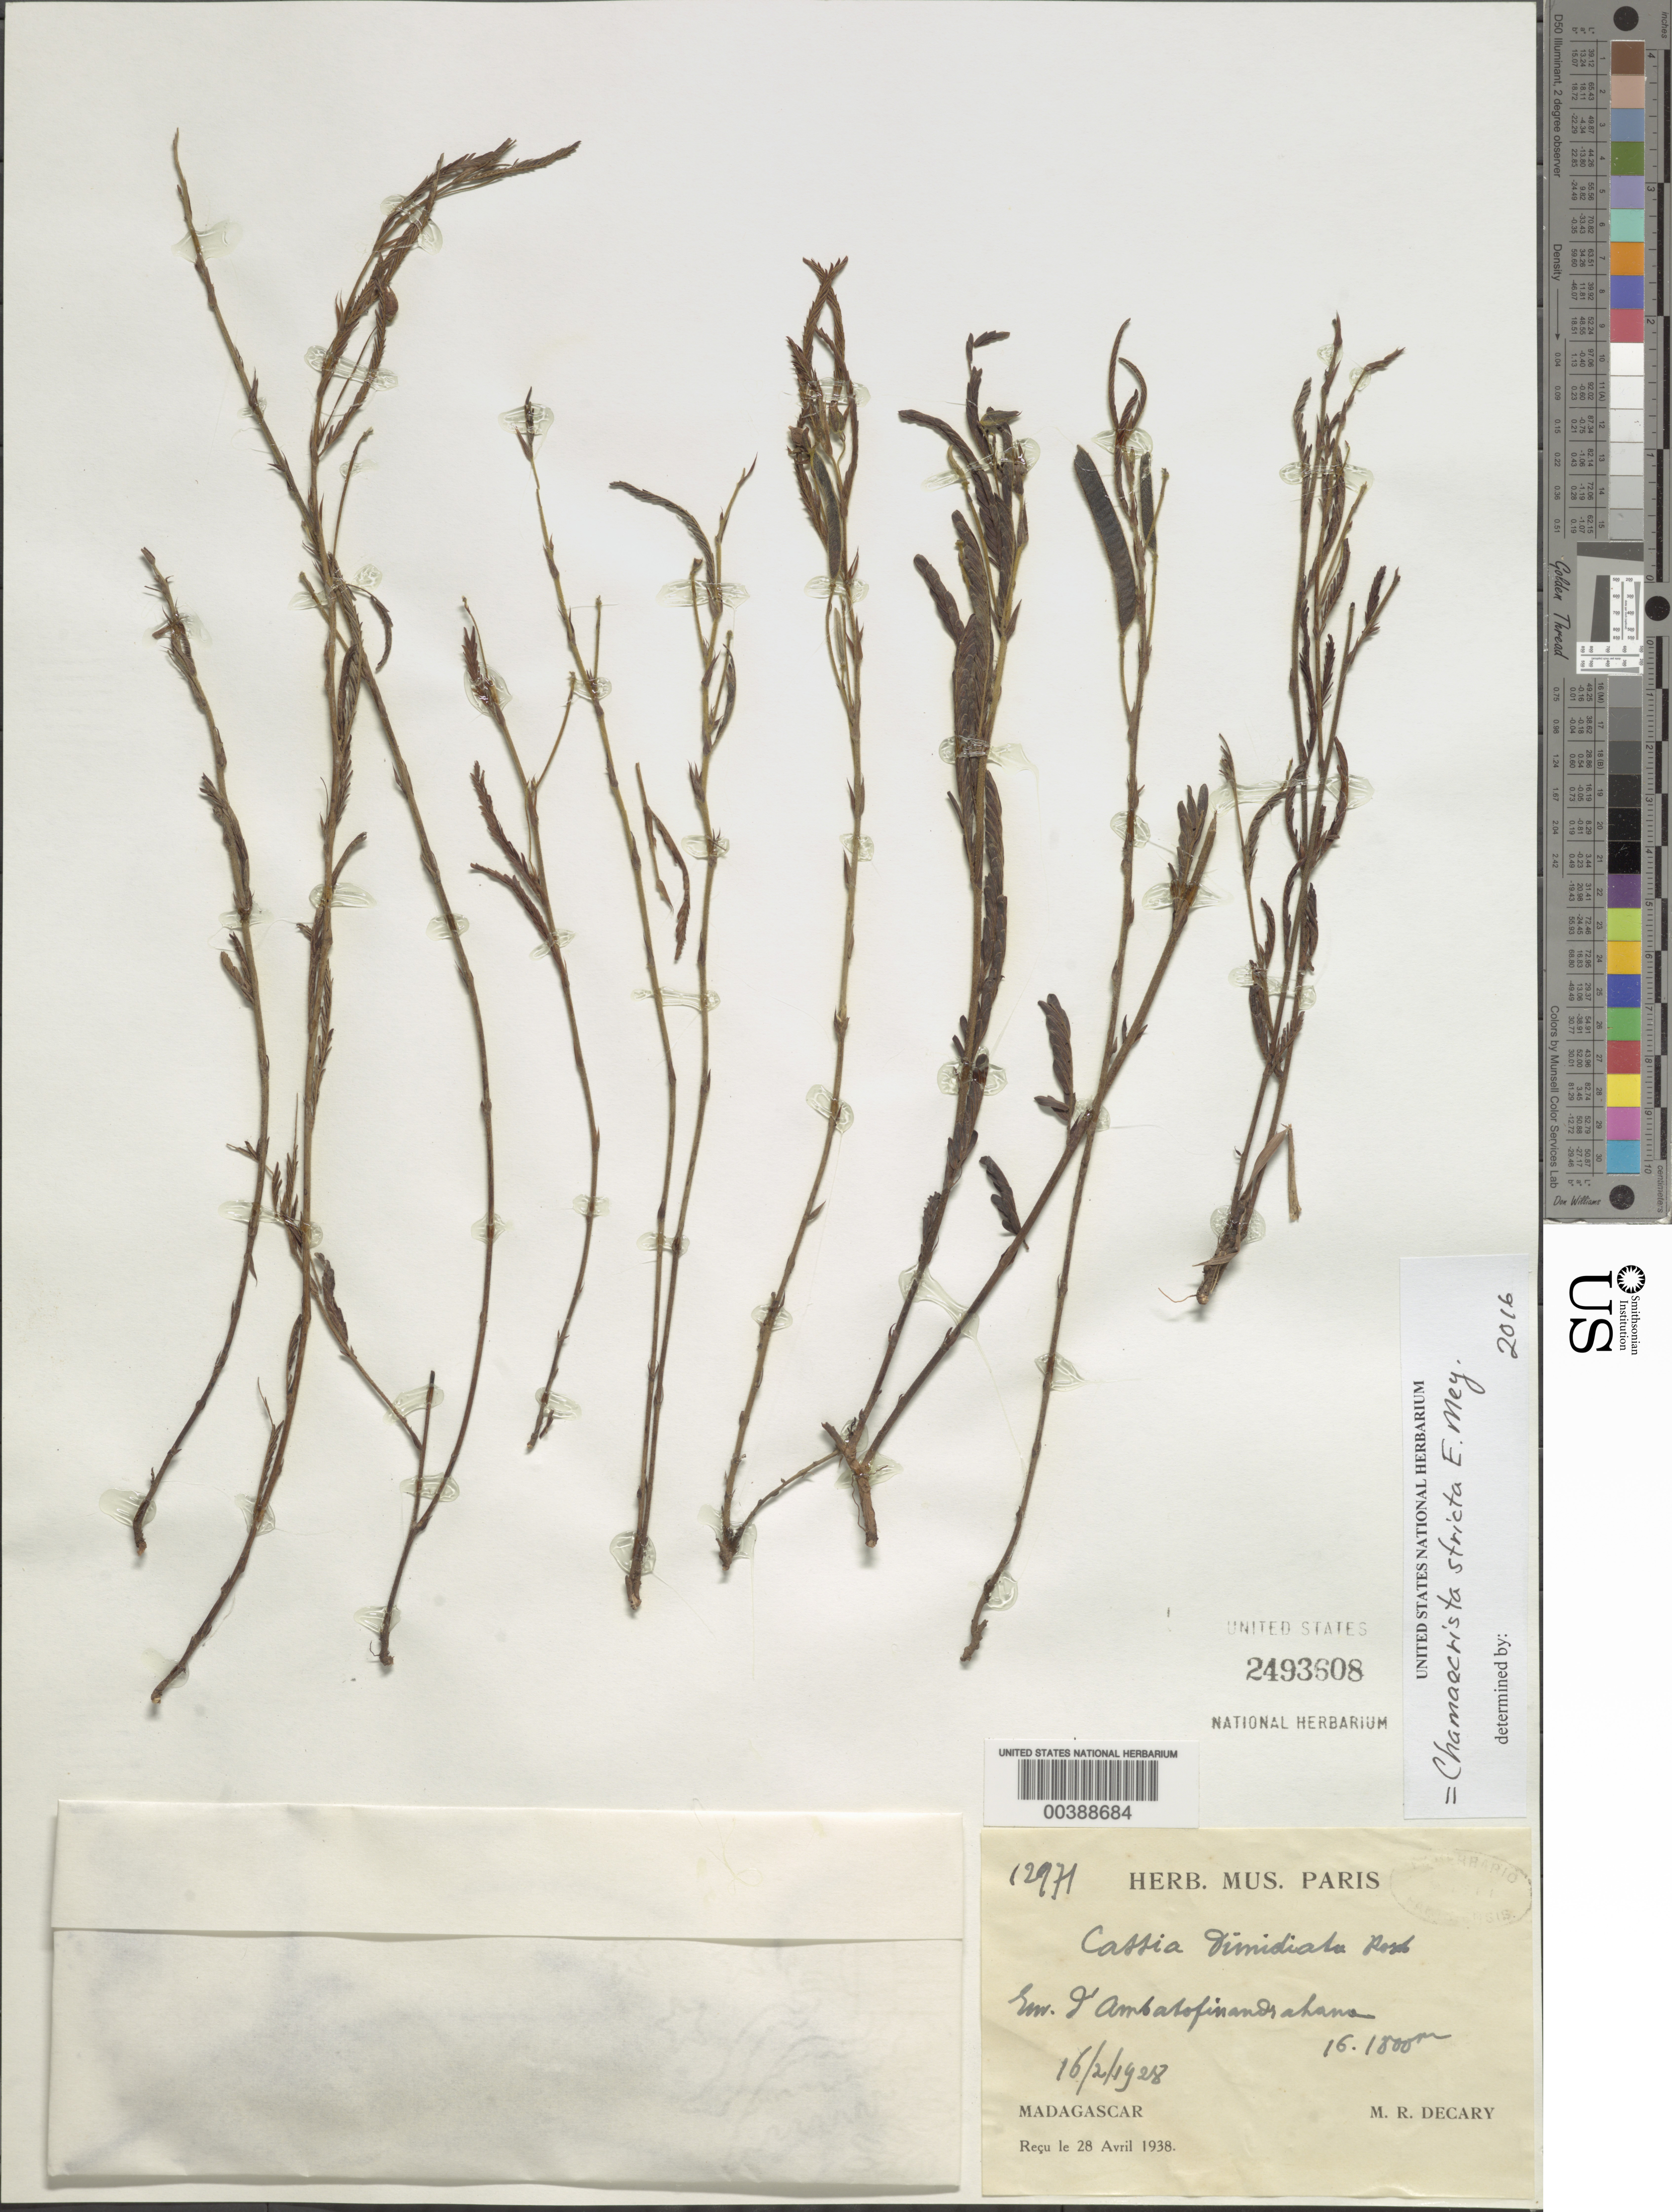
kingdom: Plantae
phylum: Tracheophyta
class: Magnoliopsida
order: Fabales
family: Fabaceae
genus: Chamaecrista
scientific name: Chamaecrista stricta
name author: E. Mey.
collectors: R. Decary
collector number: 12971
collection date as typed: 28 Apr 1938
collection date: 1938-04-28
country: Madagascar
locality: D'ambatofinandrahana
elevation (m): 1600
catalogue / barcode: US 2493608